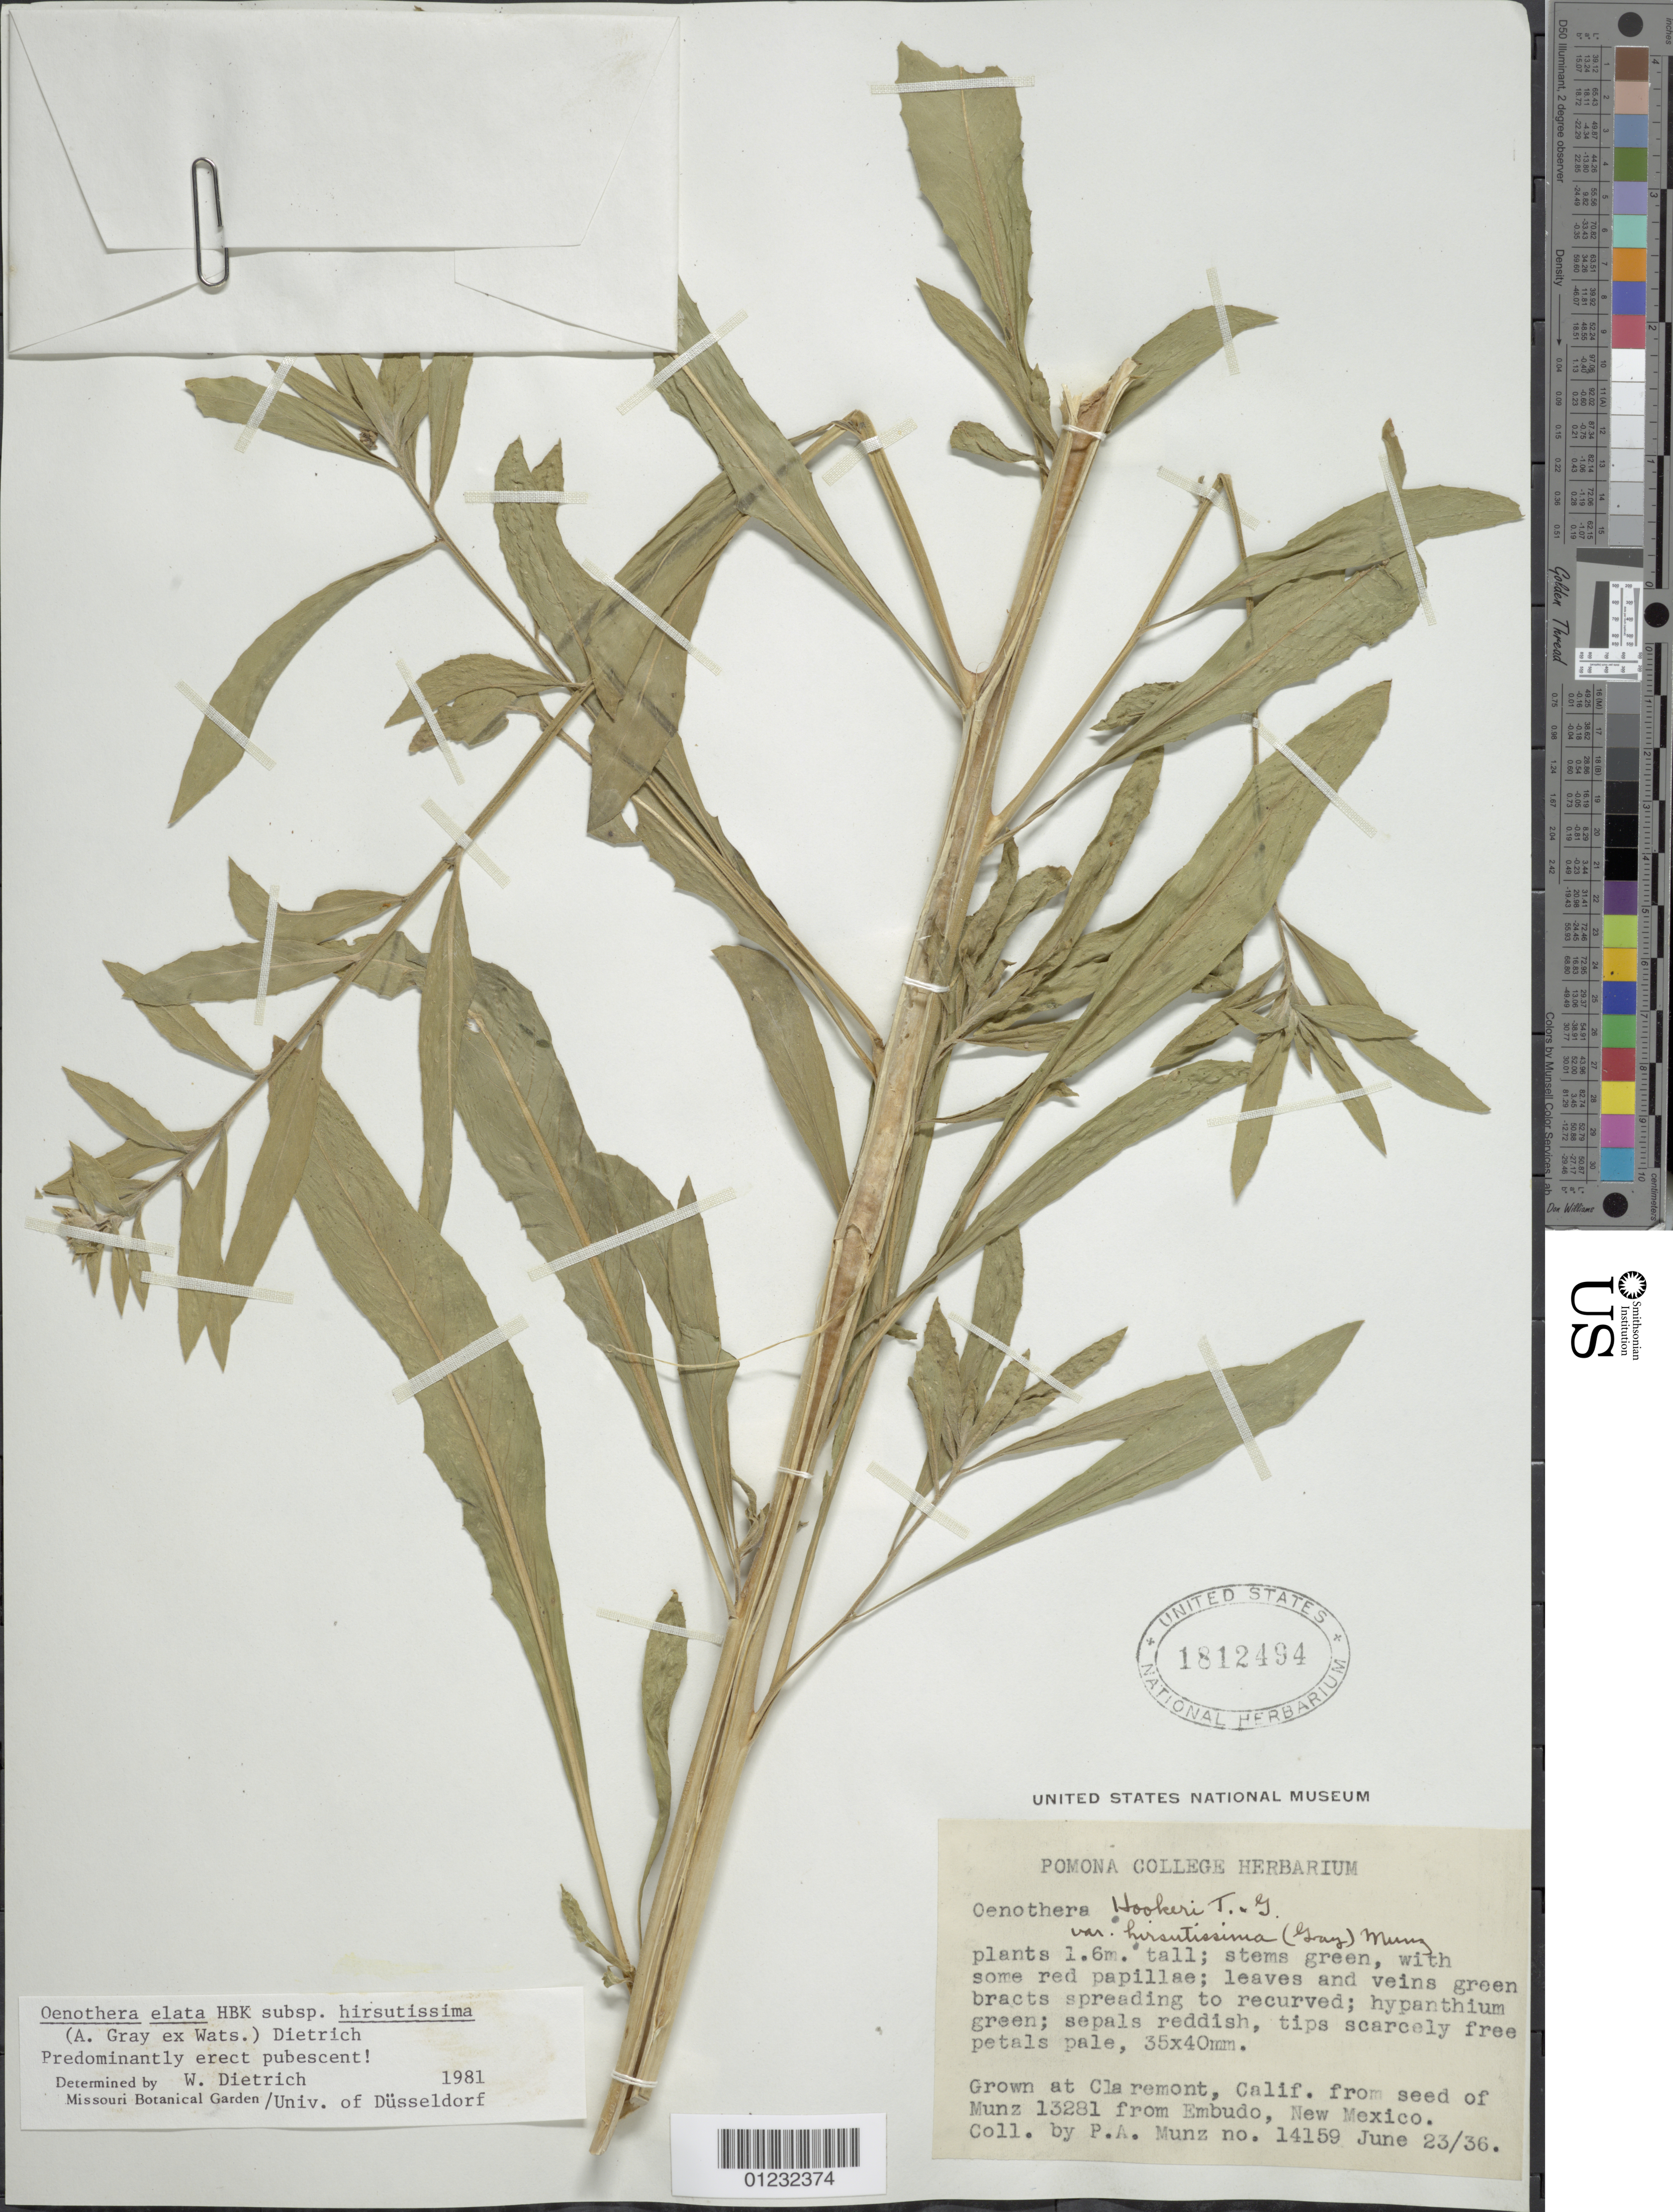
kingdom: Plantae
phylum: Tracheophyta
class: Magnoliopsida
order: Myrtales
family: Onagraceae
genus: Oenothera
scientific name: Oenothera elata subsp. hirsutissima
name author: (A. Gray ex S. Watson) W. Dietr.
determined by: Dietrich, W.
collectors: P. A. Munz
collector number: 14159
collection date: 1936-06-23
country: United States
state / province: California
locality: Claremont, Pomona College Herbarium.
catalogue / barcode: US 1812494